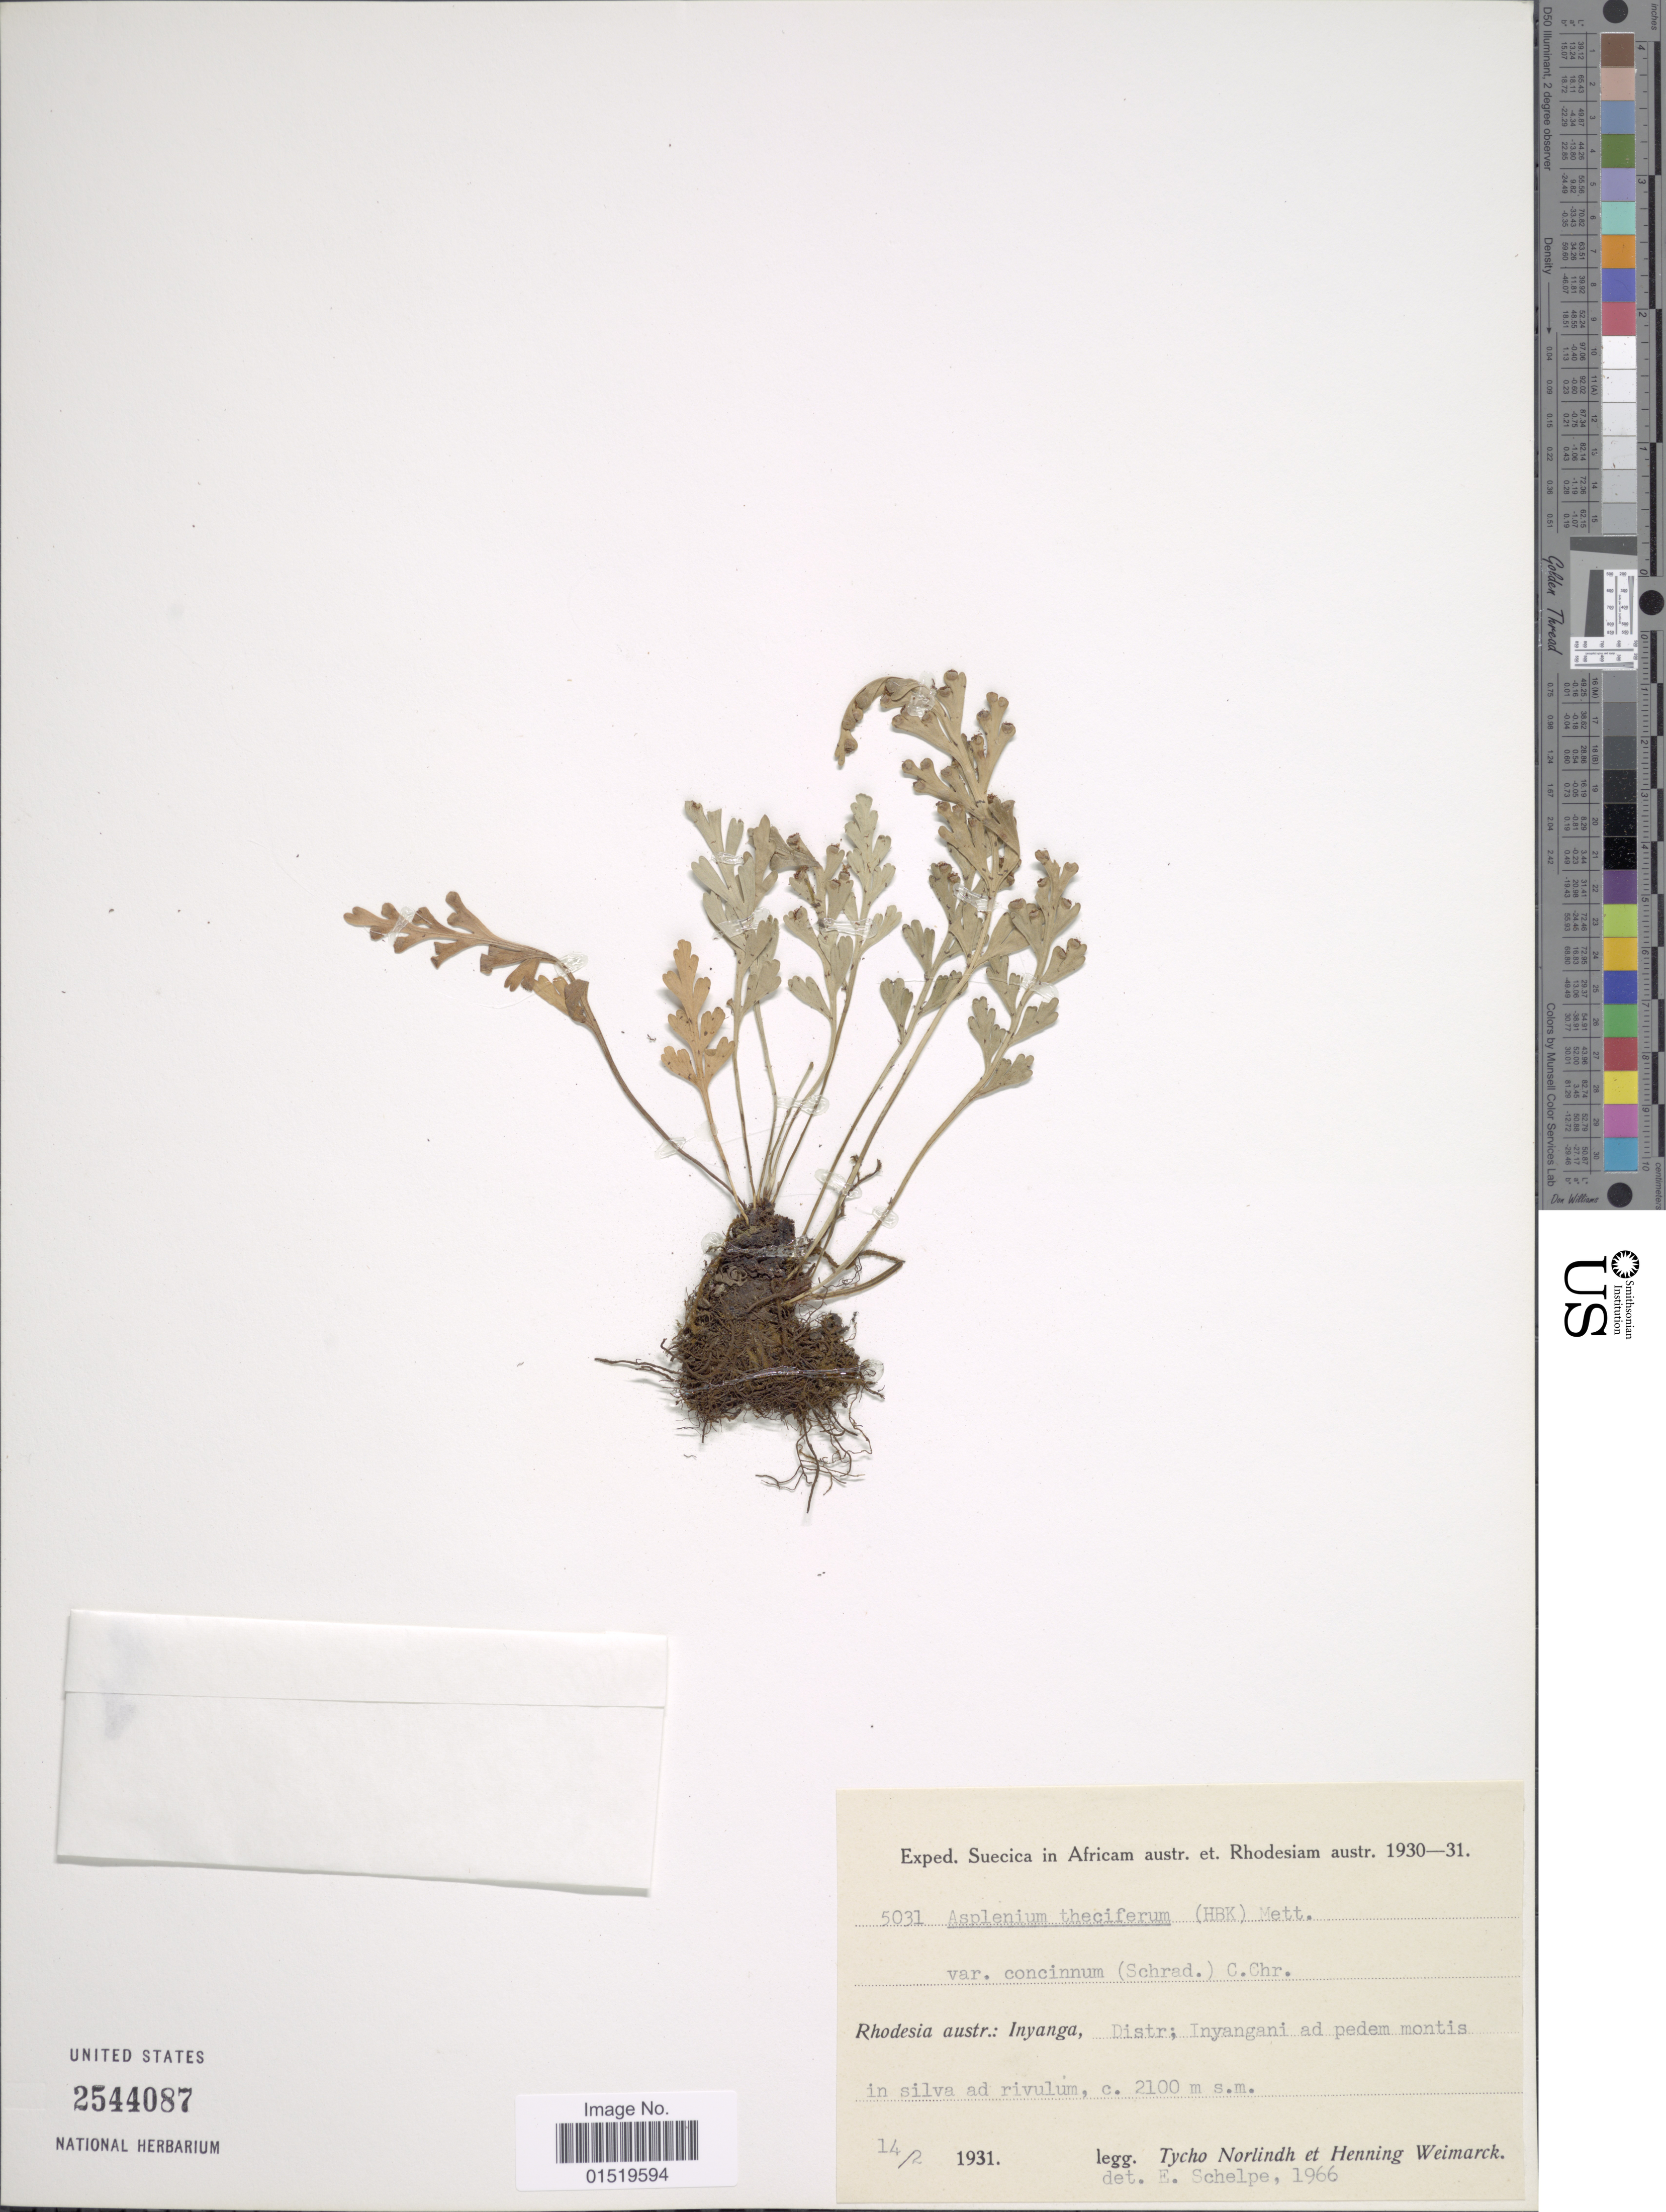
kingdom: Plantae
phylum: Tracheophyta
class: Polypodiopsida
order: Polypodiales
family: Aspleniaceae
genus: Asplenium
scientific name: Asplenium theciferum var. concinnum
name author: (Schrad.) Schelpe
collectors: N. T. Norlindh & H. Weimarck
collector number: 5031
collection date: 1931-02-14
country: Zimbabwe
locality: Rhodesia austr.: Inyanga, Distr; Inyangani ad pedem montis in silva ad rivulum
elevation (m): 2100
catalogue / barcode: US 2544087